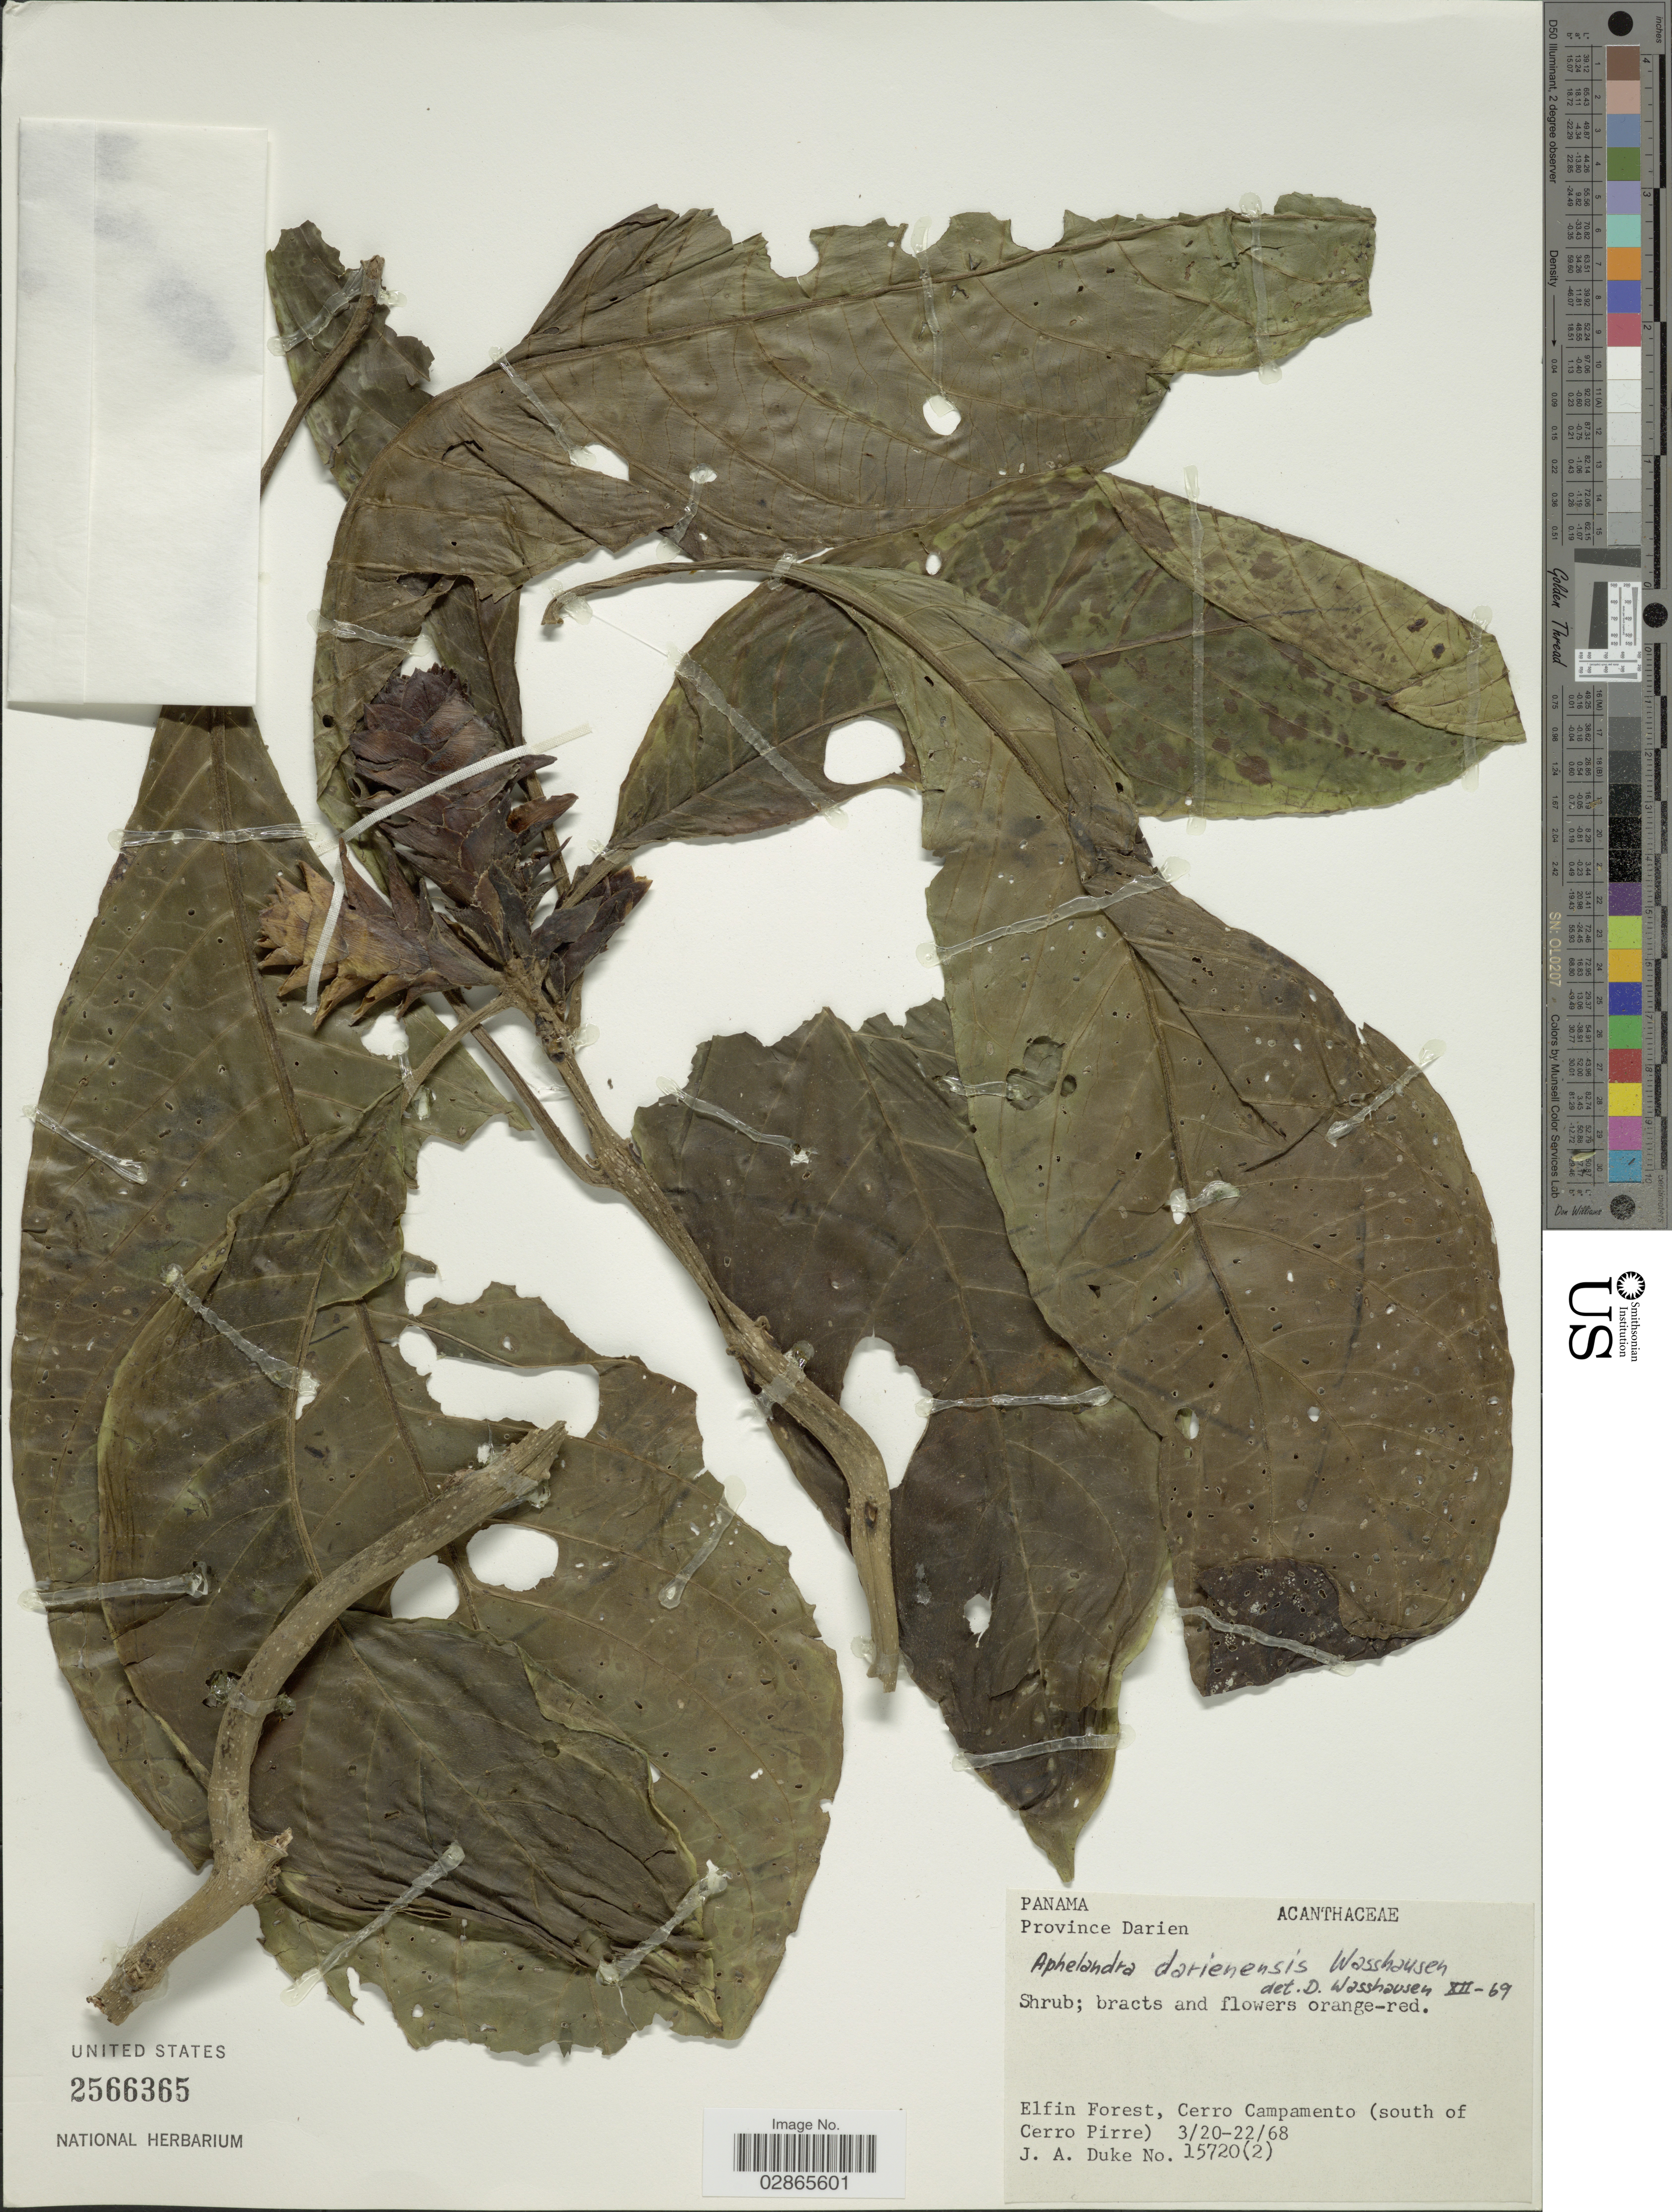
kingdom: Plantae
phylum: Tracheophyta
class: Magnoliopsida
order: Lamiales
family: Acanthaceae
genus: Aphelandra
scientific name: Aphelandra darienensis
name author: Wassh.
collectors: J. A. Duke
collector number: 1570(2)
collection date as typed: Transcribed d/m/y: 20/3/68 to 22/3/68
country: Panama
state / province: Darién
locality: Elfin Forest, Cerro Campamento (south of Cerro Pirre).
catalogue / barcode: US 2566365